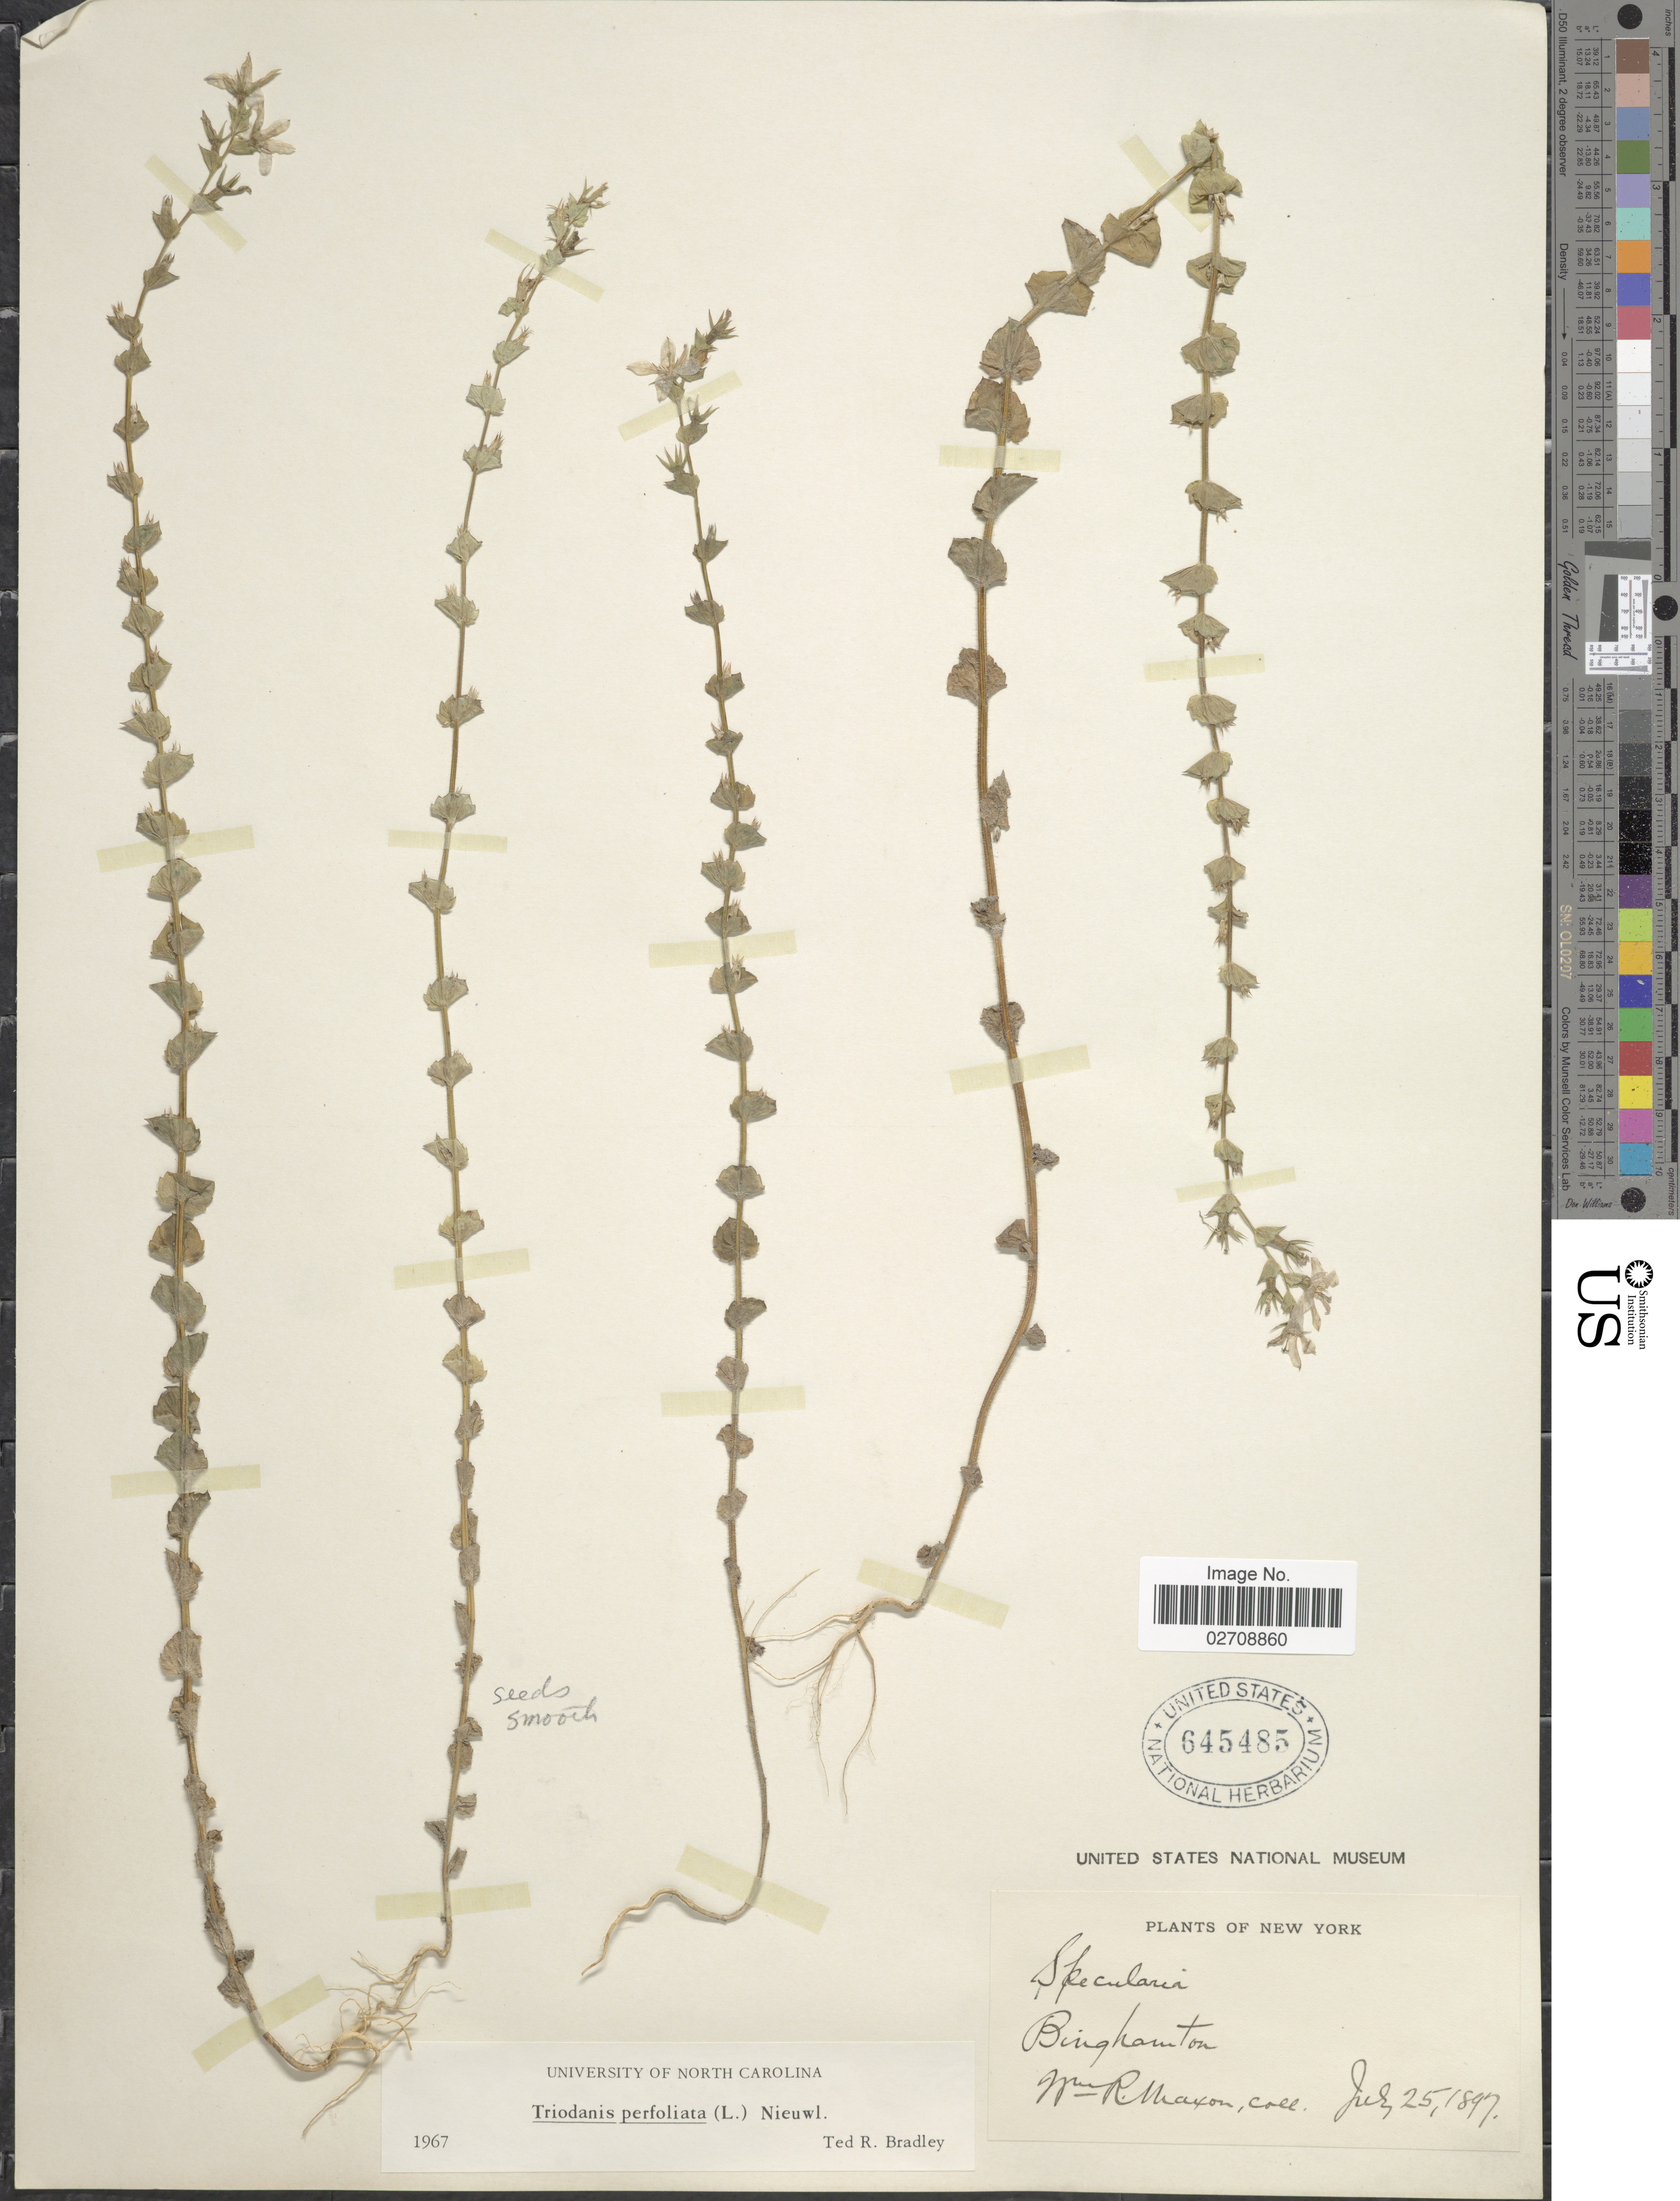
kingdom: Plantae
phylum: Tracheophyta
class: Magnoliopsida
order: Asterales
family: Campanulaceae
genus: Triodanis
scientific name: Triodanis perfoliata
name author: (L.) Nieuwl.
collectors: W. R. Maxon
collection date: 1897-07-25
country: United States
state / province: New York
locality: Binghamton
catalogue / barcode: US 645485